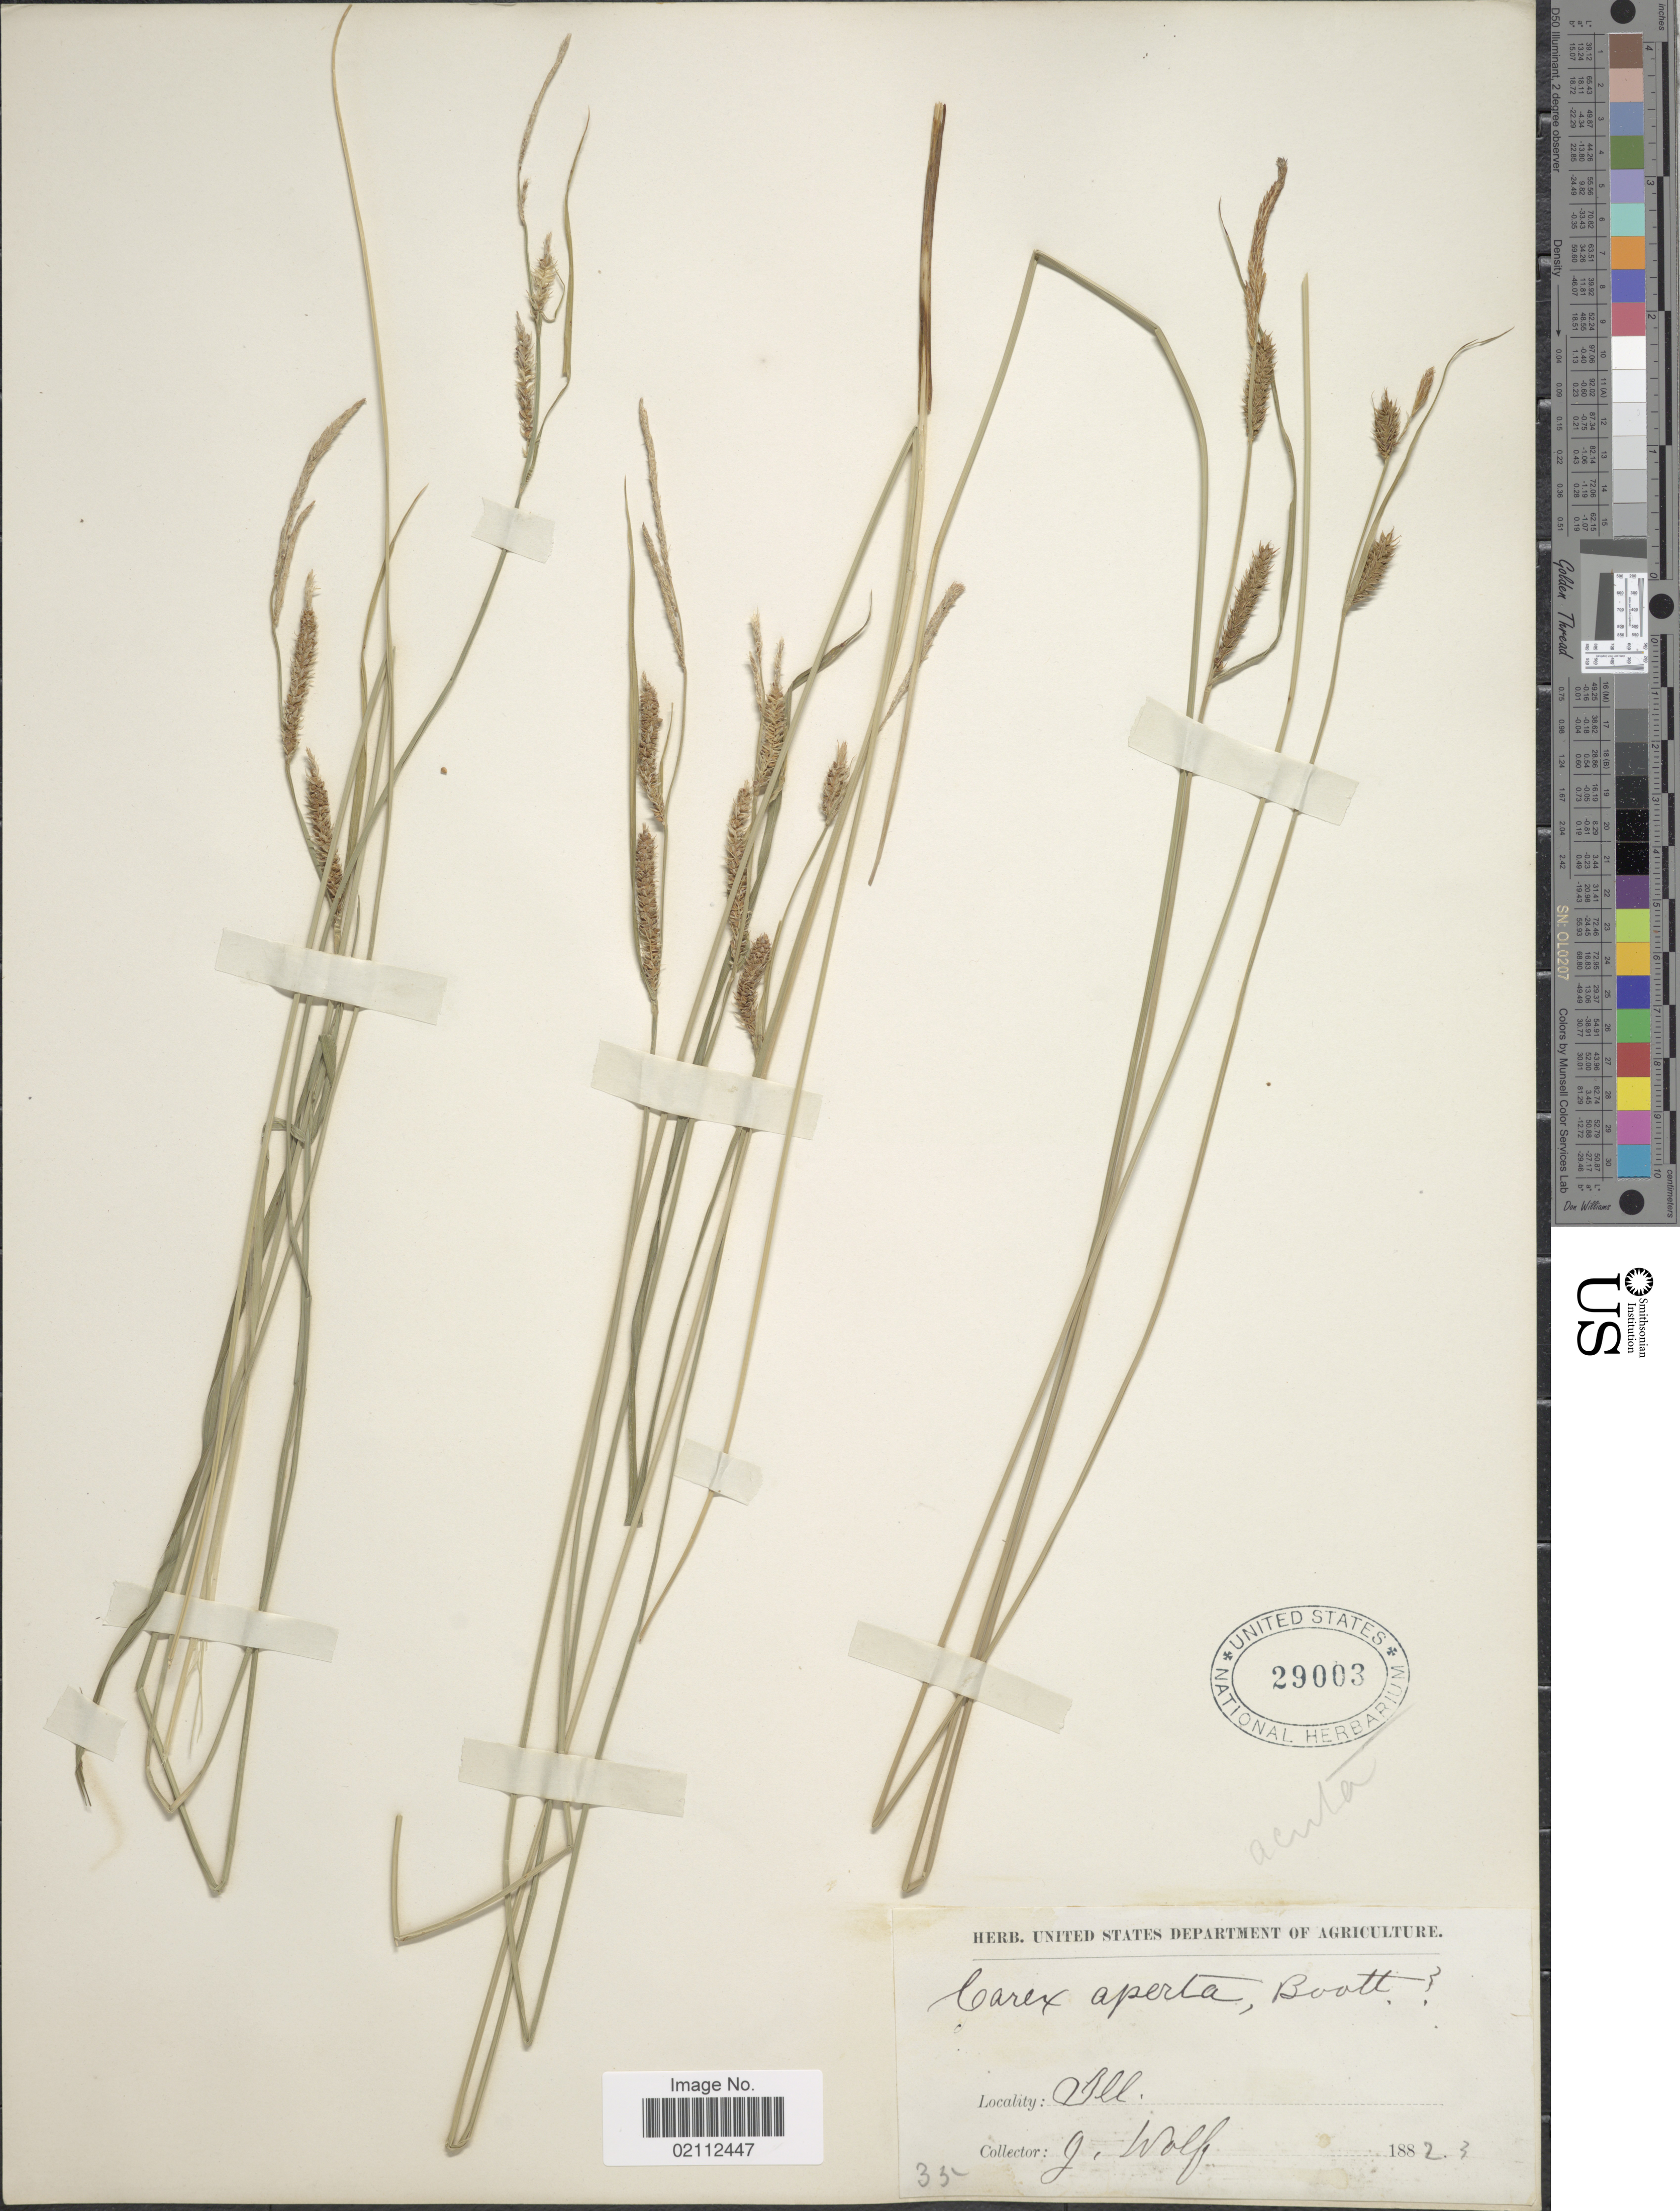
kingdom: Plantae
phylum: Tracheophyta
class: Liliopsida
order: Poales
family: Cyperaceae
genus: Carex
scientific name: Carex haydenii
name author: Dewey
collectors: J. Wolf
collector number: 35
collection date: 1882-03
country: United States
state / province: Illinois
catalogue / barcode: US 29003